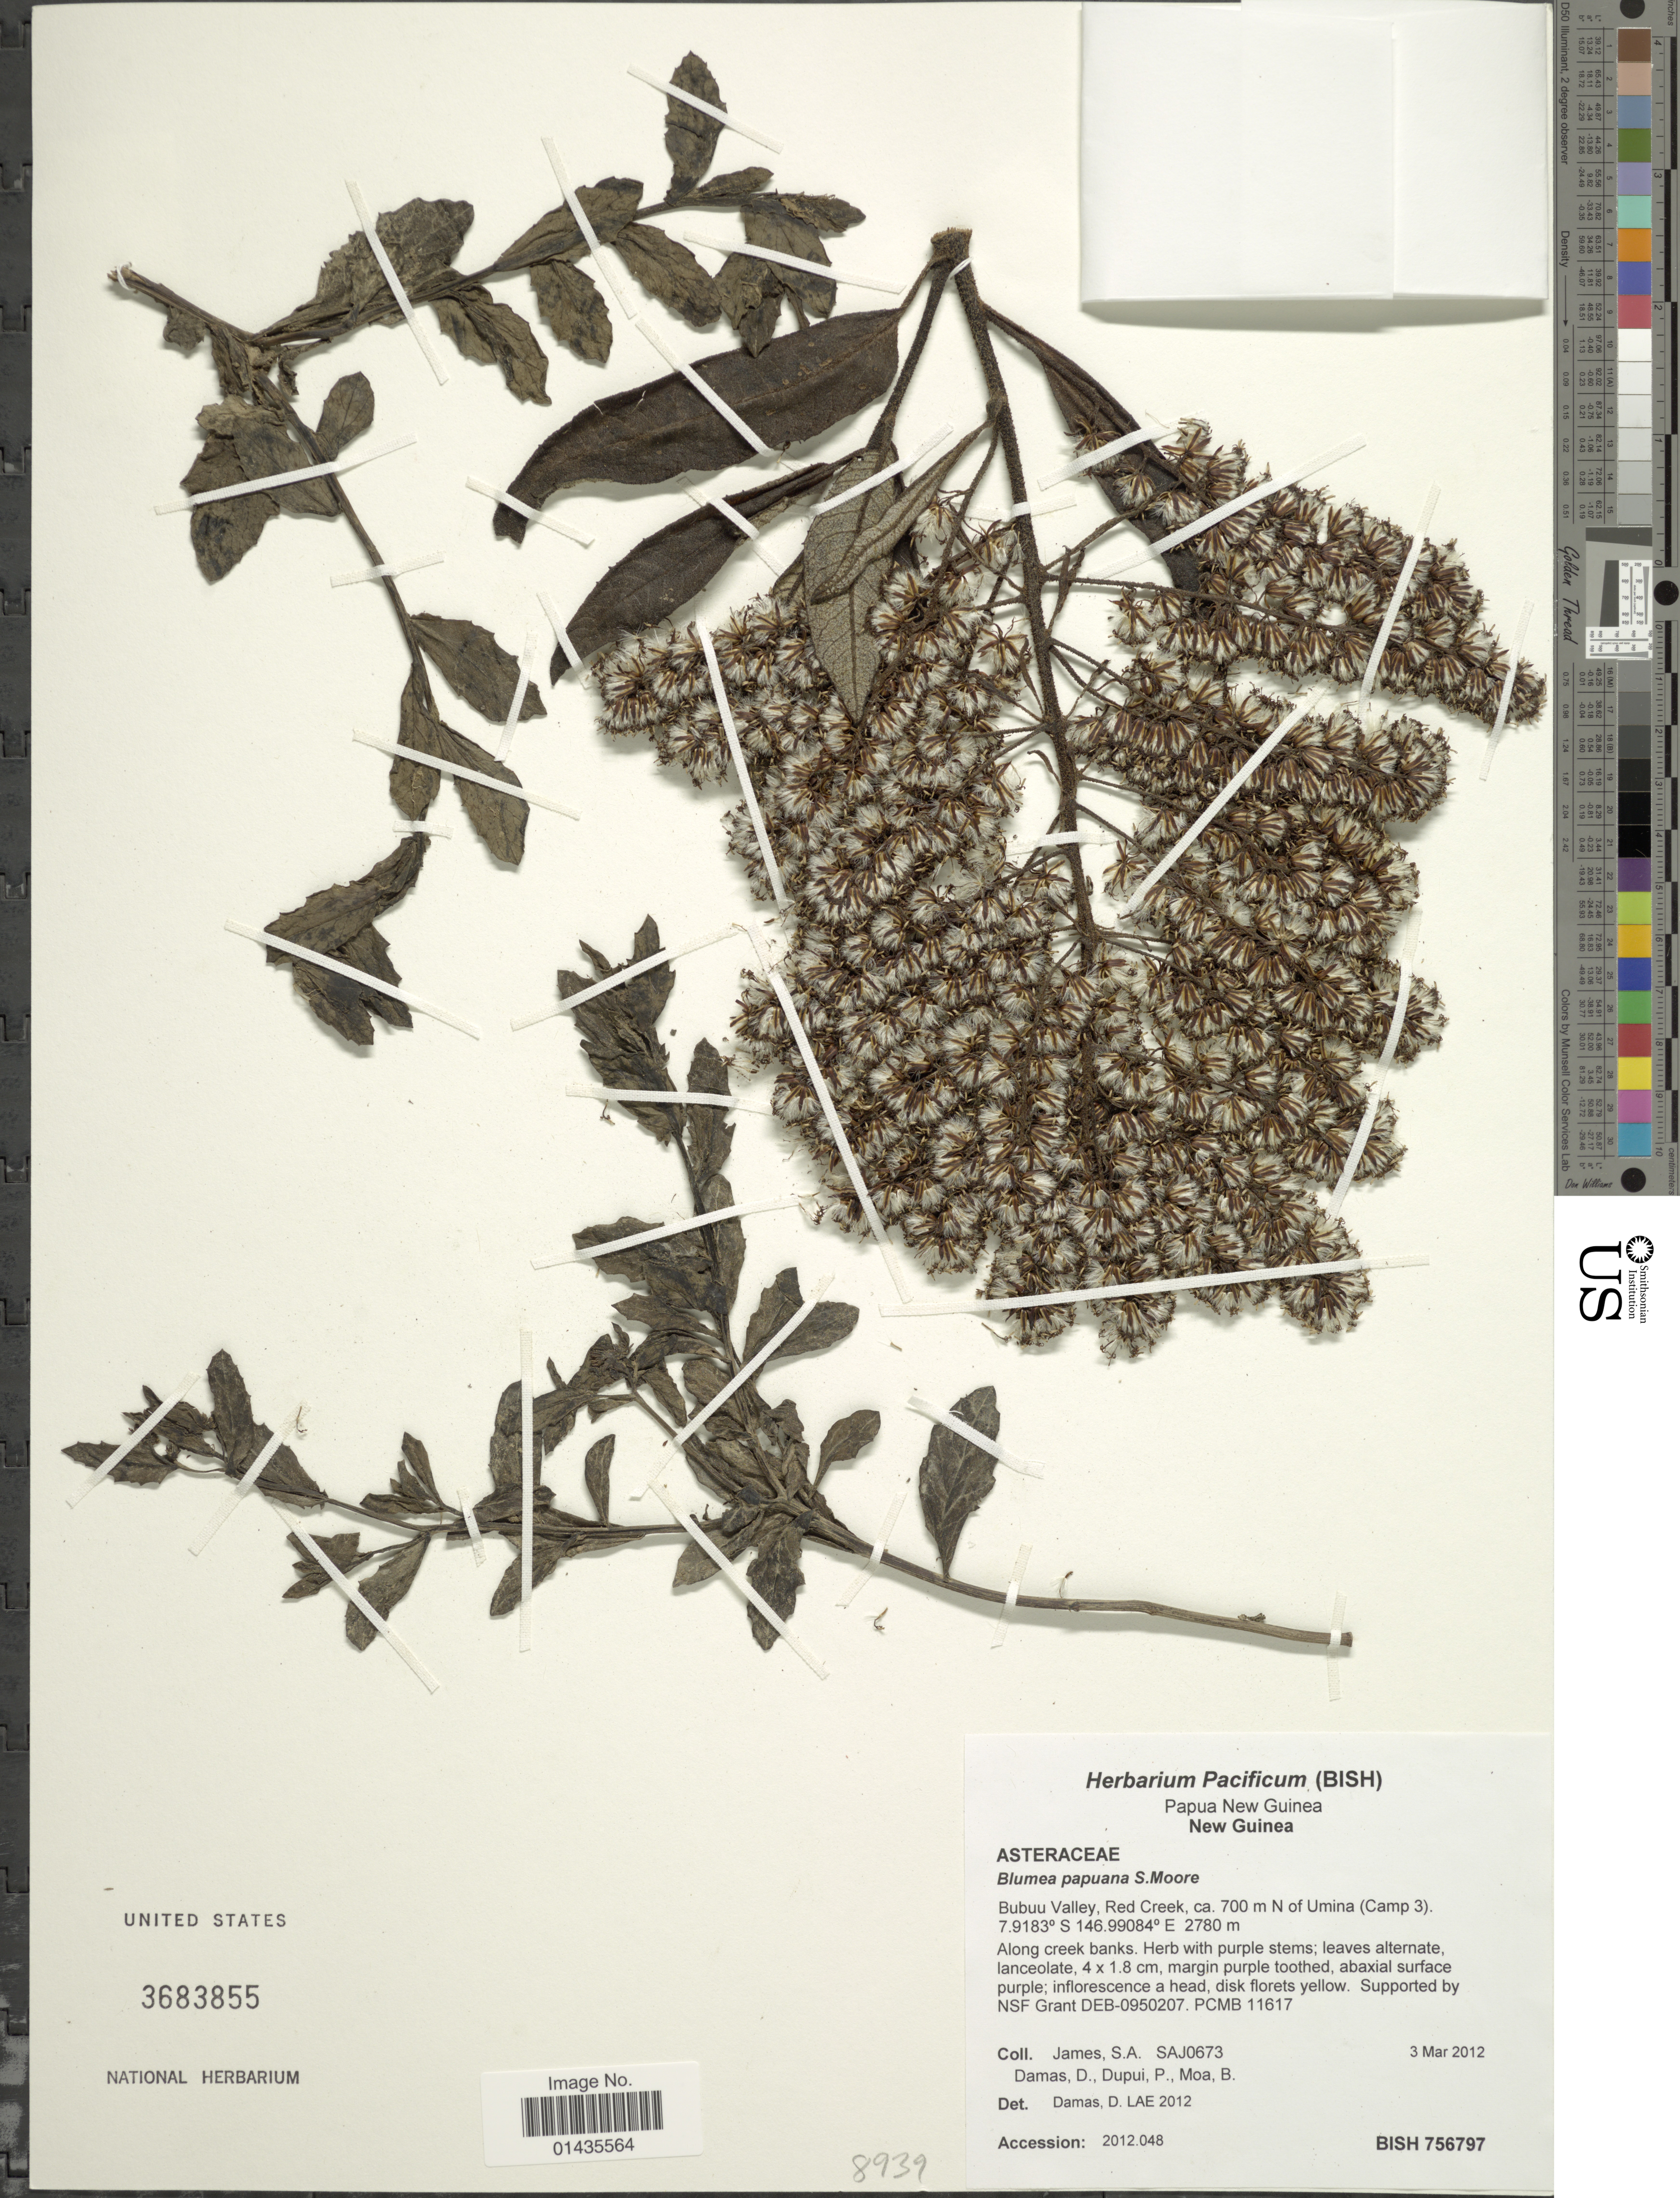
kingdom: Plantae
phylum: Tracheophyta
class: Magnoliopsida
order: Asterales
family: Asteraceae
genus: Blumea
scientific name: Blumea papuana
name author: S. Moore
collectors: S. James, D. Damas, P. Dupui & B. Moa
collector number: SAJ0673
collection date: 2012-03-03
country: Papua New Guinea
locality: New Guinea, Bubuu Valley, Red Creek, ca 700 m N of Umina (Camp 3)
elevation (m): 2780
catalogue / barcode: US 3683885